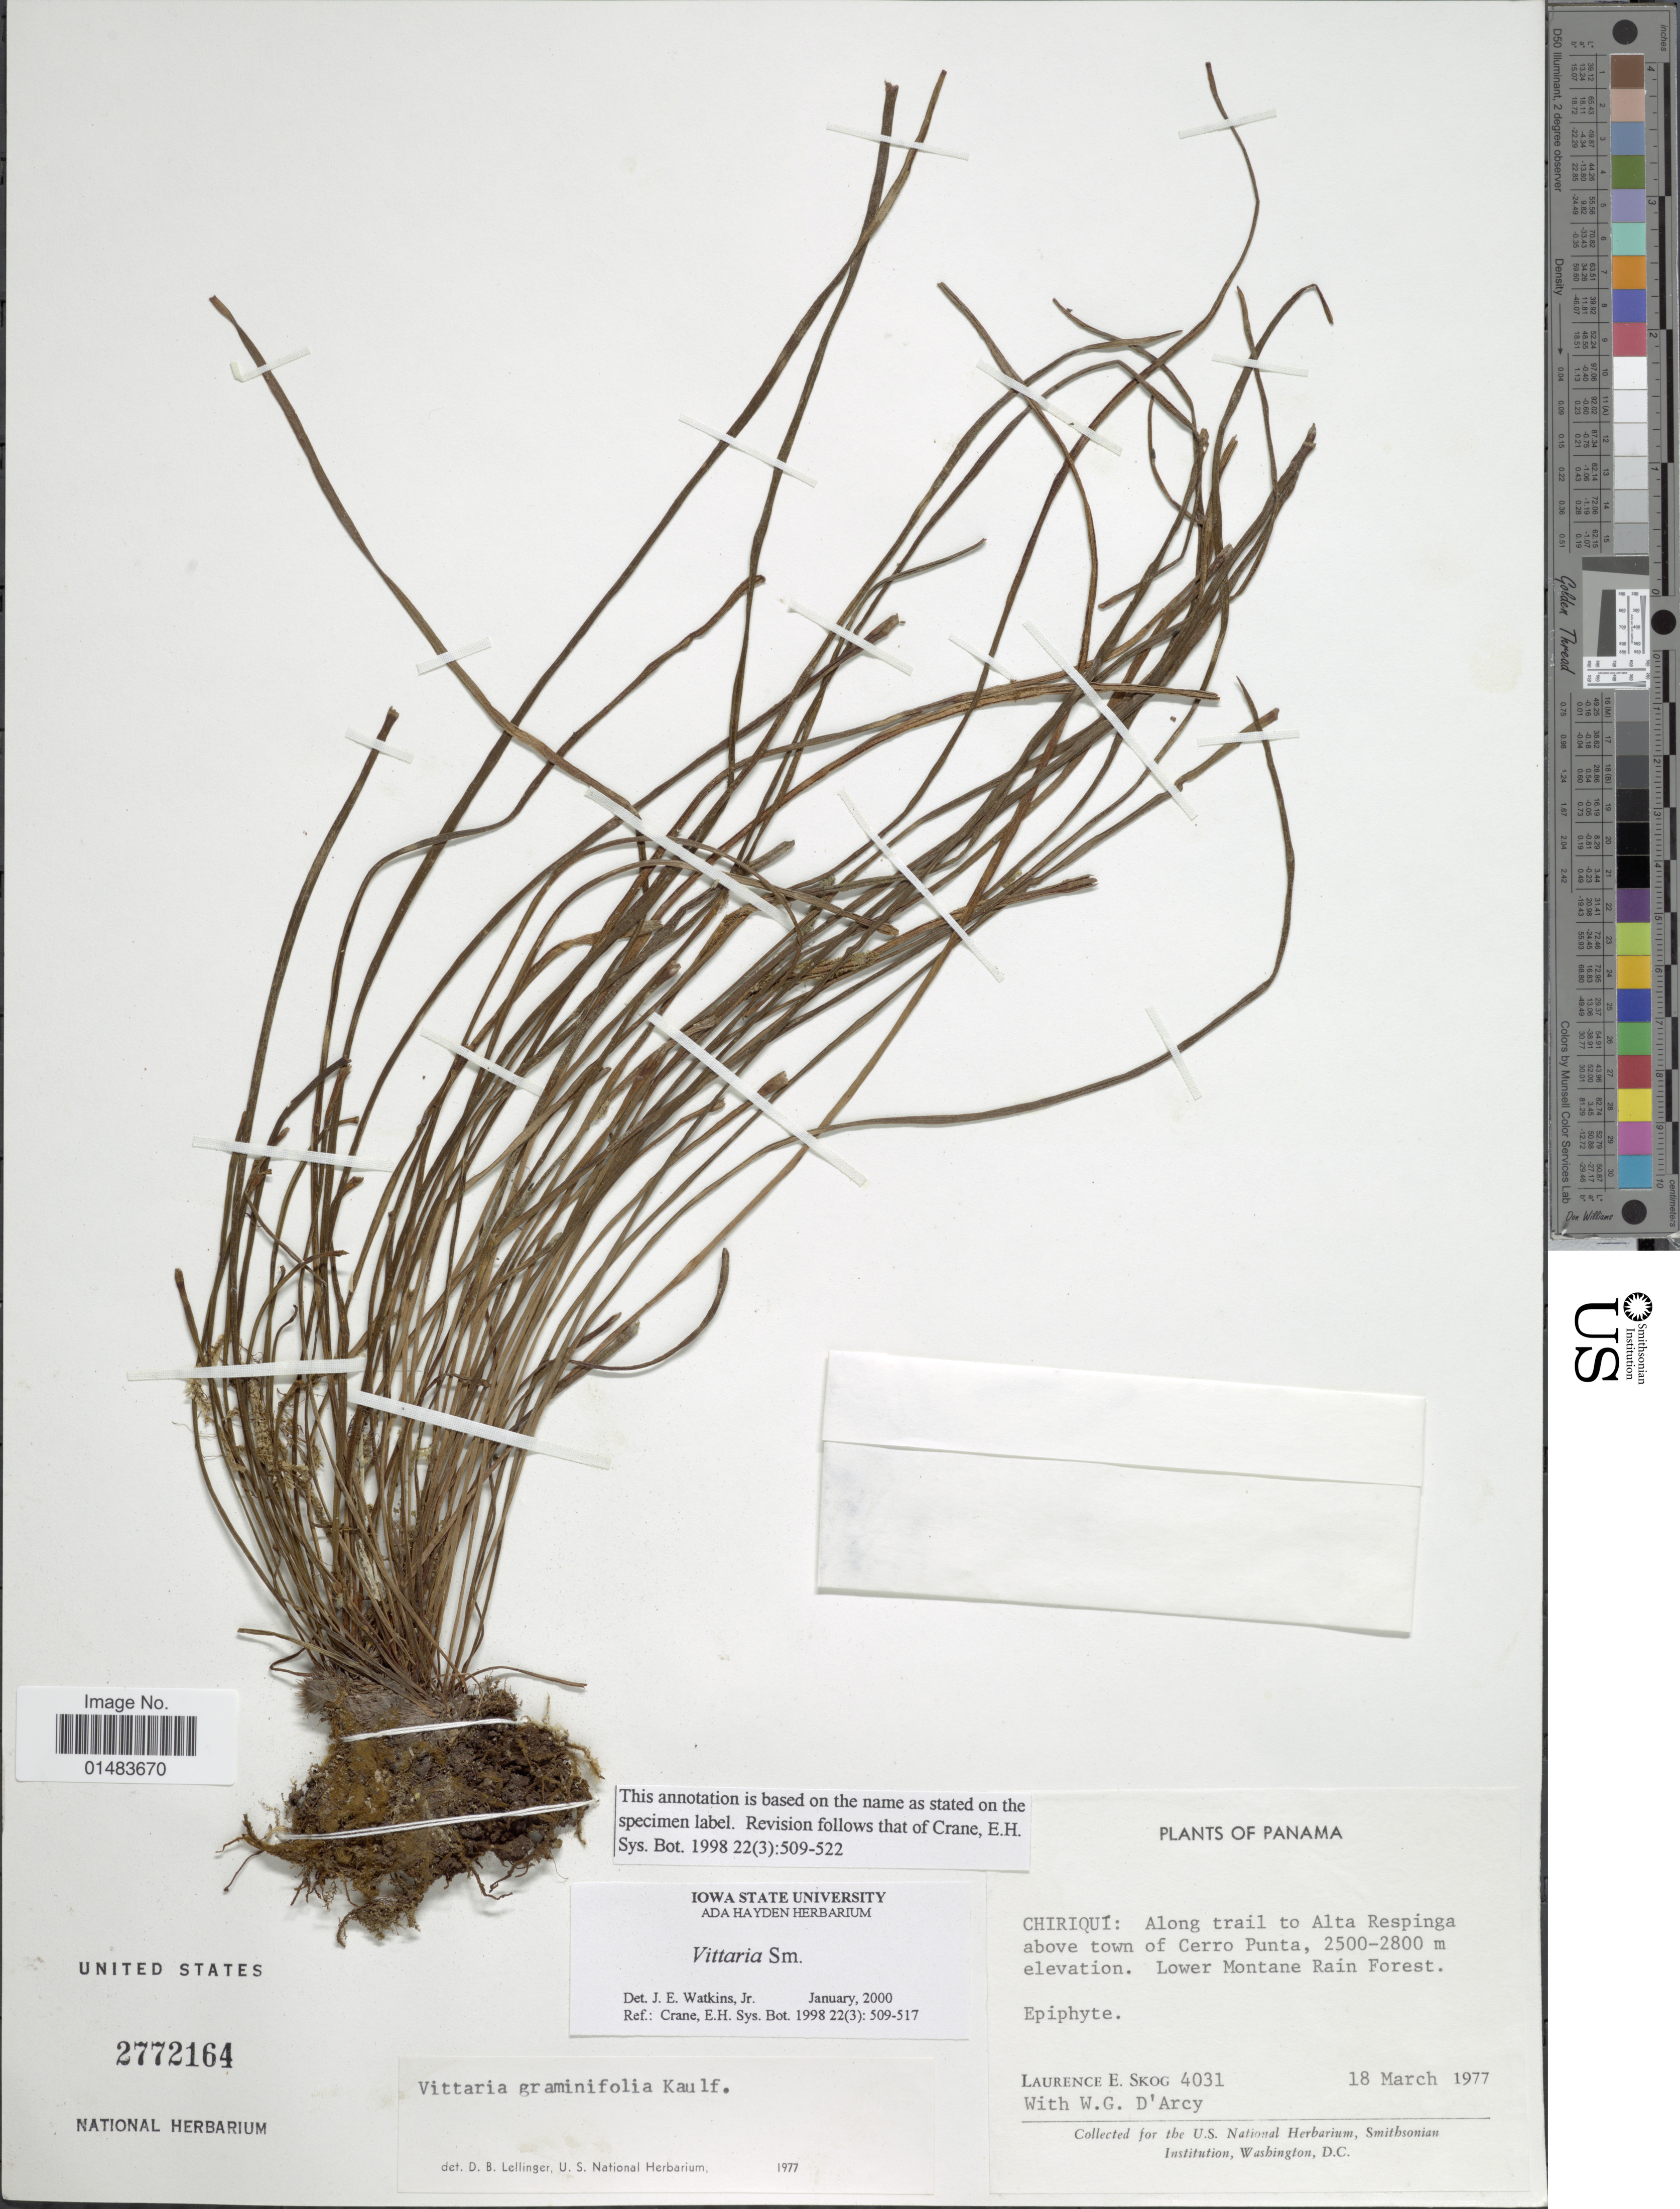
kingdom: Plantae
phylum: Tracheophyta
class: Polypodiopsida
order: Polypodiales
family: Pteridaceae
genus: Vittaria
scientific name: Vittaria graminifolia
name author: Kaulf.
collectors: L. E. Skog & W. G. D'Arcy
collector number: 4031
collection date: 1977-03-18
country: Panama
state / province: Chiriqui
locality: Panama, Along trail to Alta Respinga above town of Cerro Punta, Lower Montane Rain Forest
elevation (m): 2500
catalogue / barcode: US 2772164